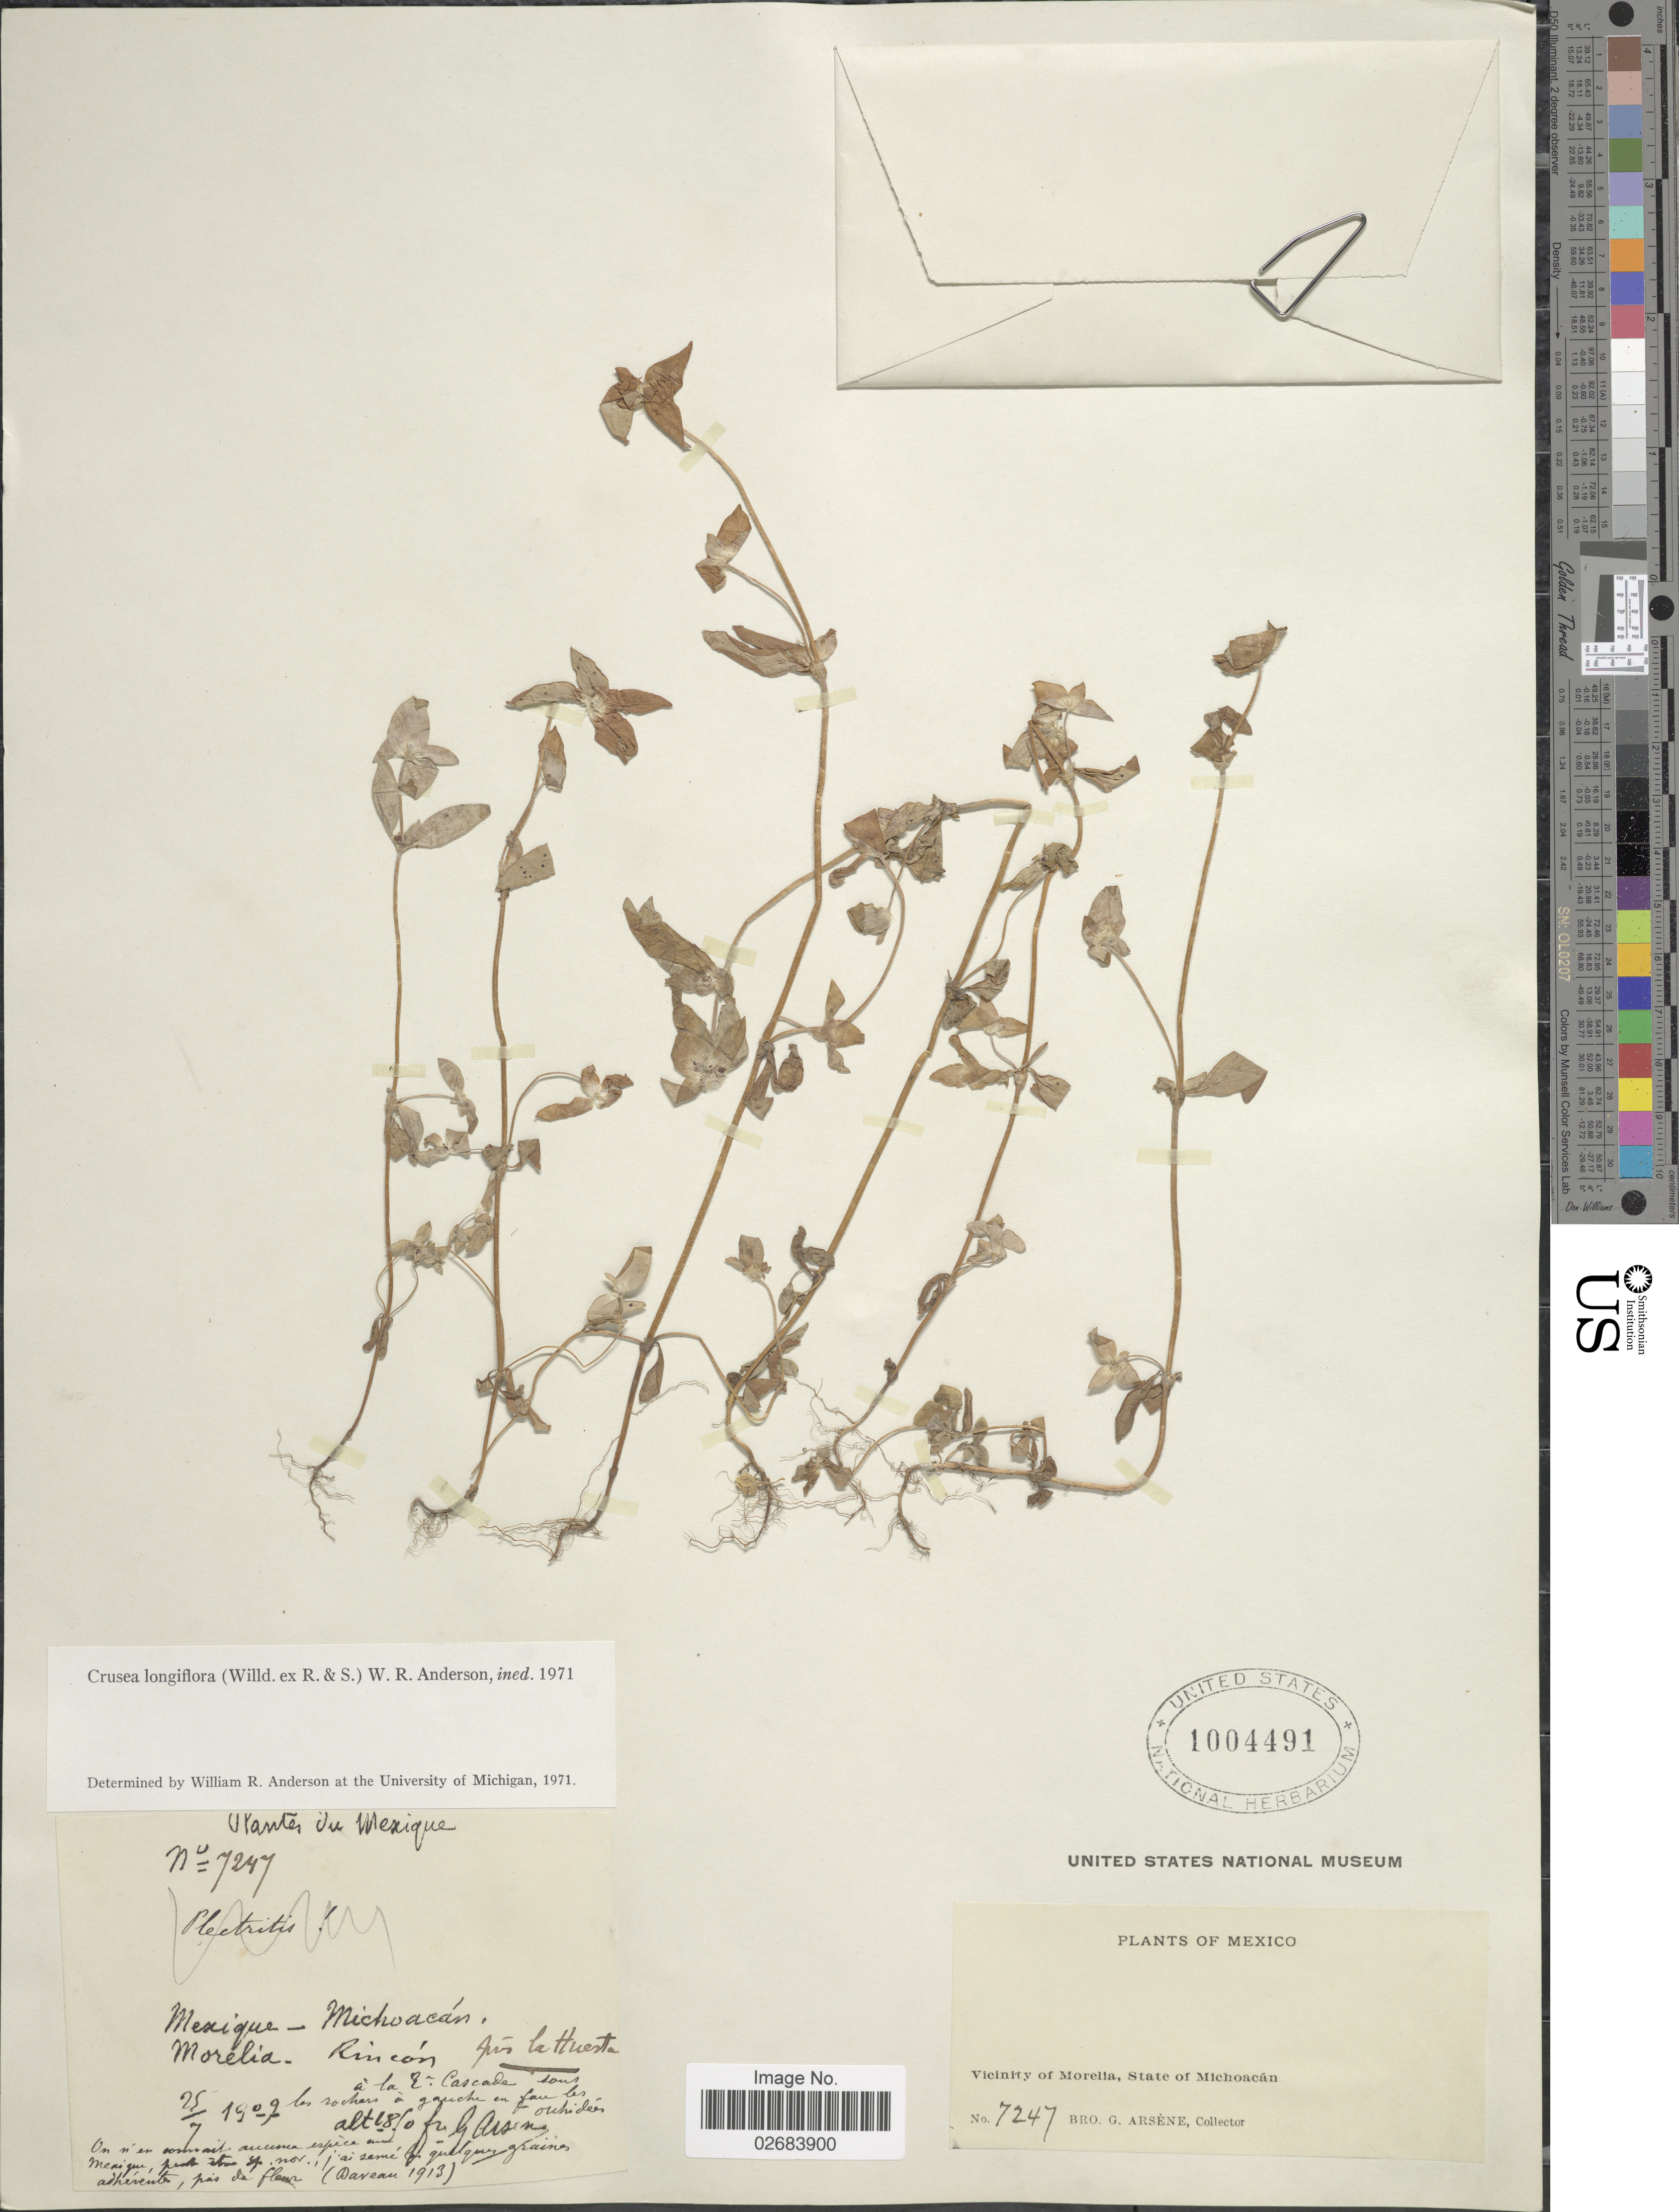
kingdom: Plantae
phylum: Tracheophyta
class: Magnoliopsida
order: Gentianales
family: Rubiaceae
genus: Crusea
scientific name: Crusea longiflora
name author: (Willd. ex Roem. & Schult.) W.R. Anderson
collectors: Bro. G. Arsène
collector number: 7247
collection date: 1909-07-25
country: Mexico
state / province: Michoacán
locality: Rincón, pres la Huerta á la E. Cascade [near La Huerta to E. Cascade] - Vicinity of Morelia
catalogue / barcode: US 1004491